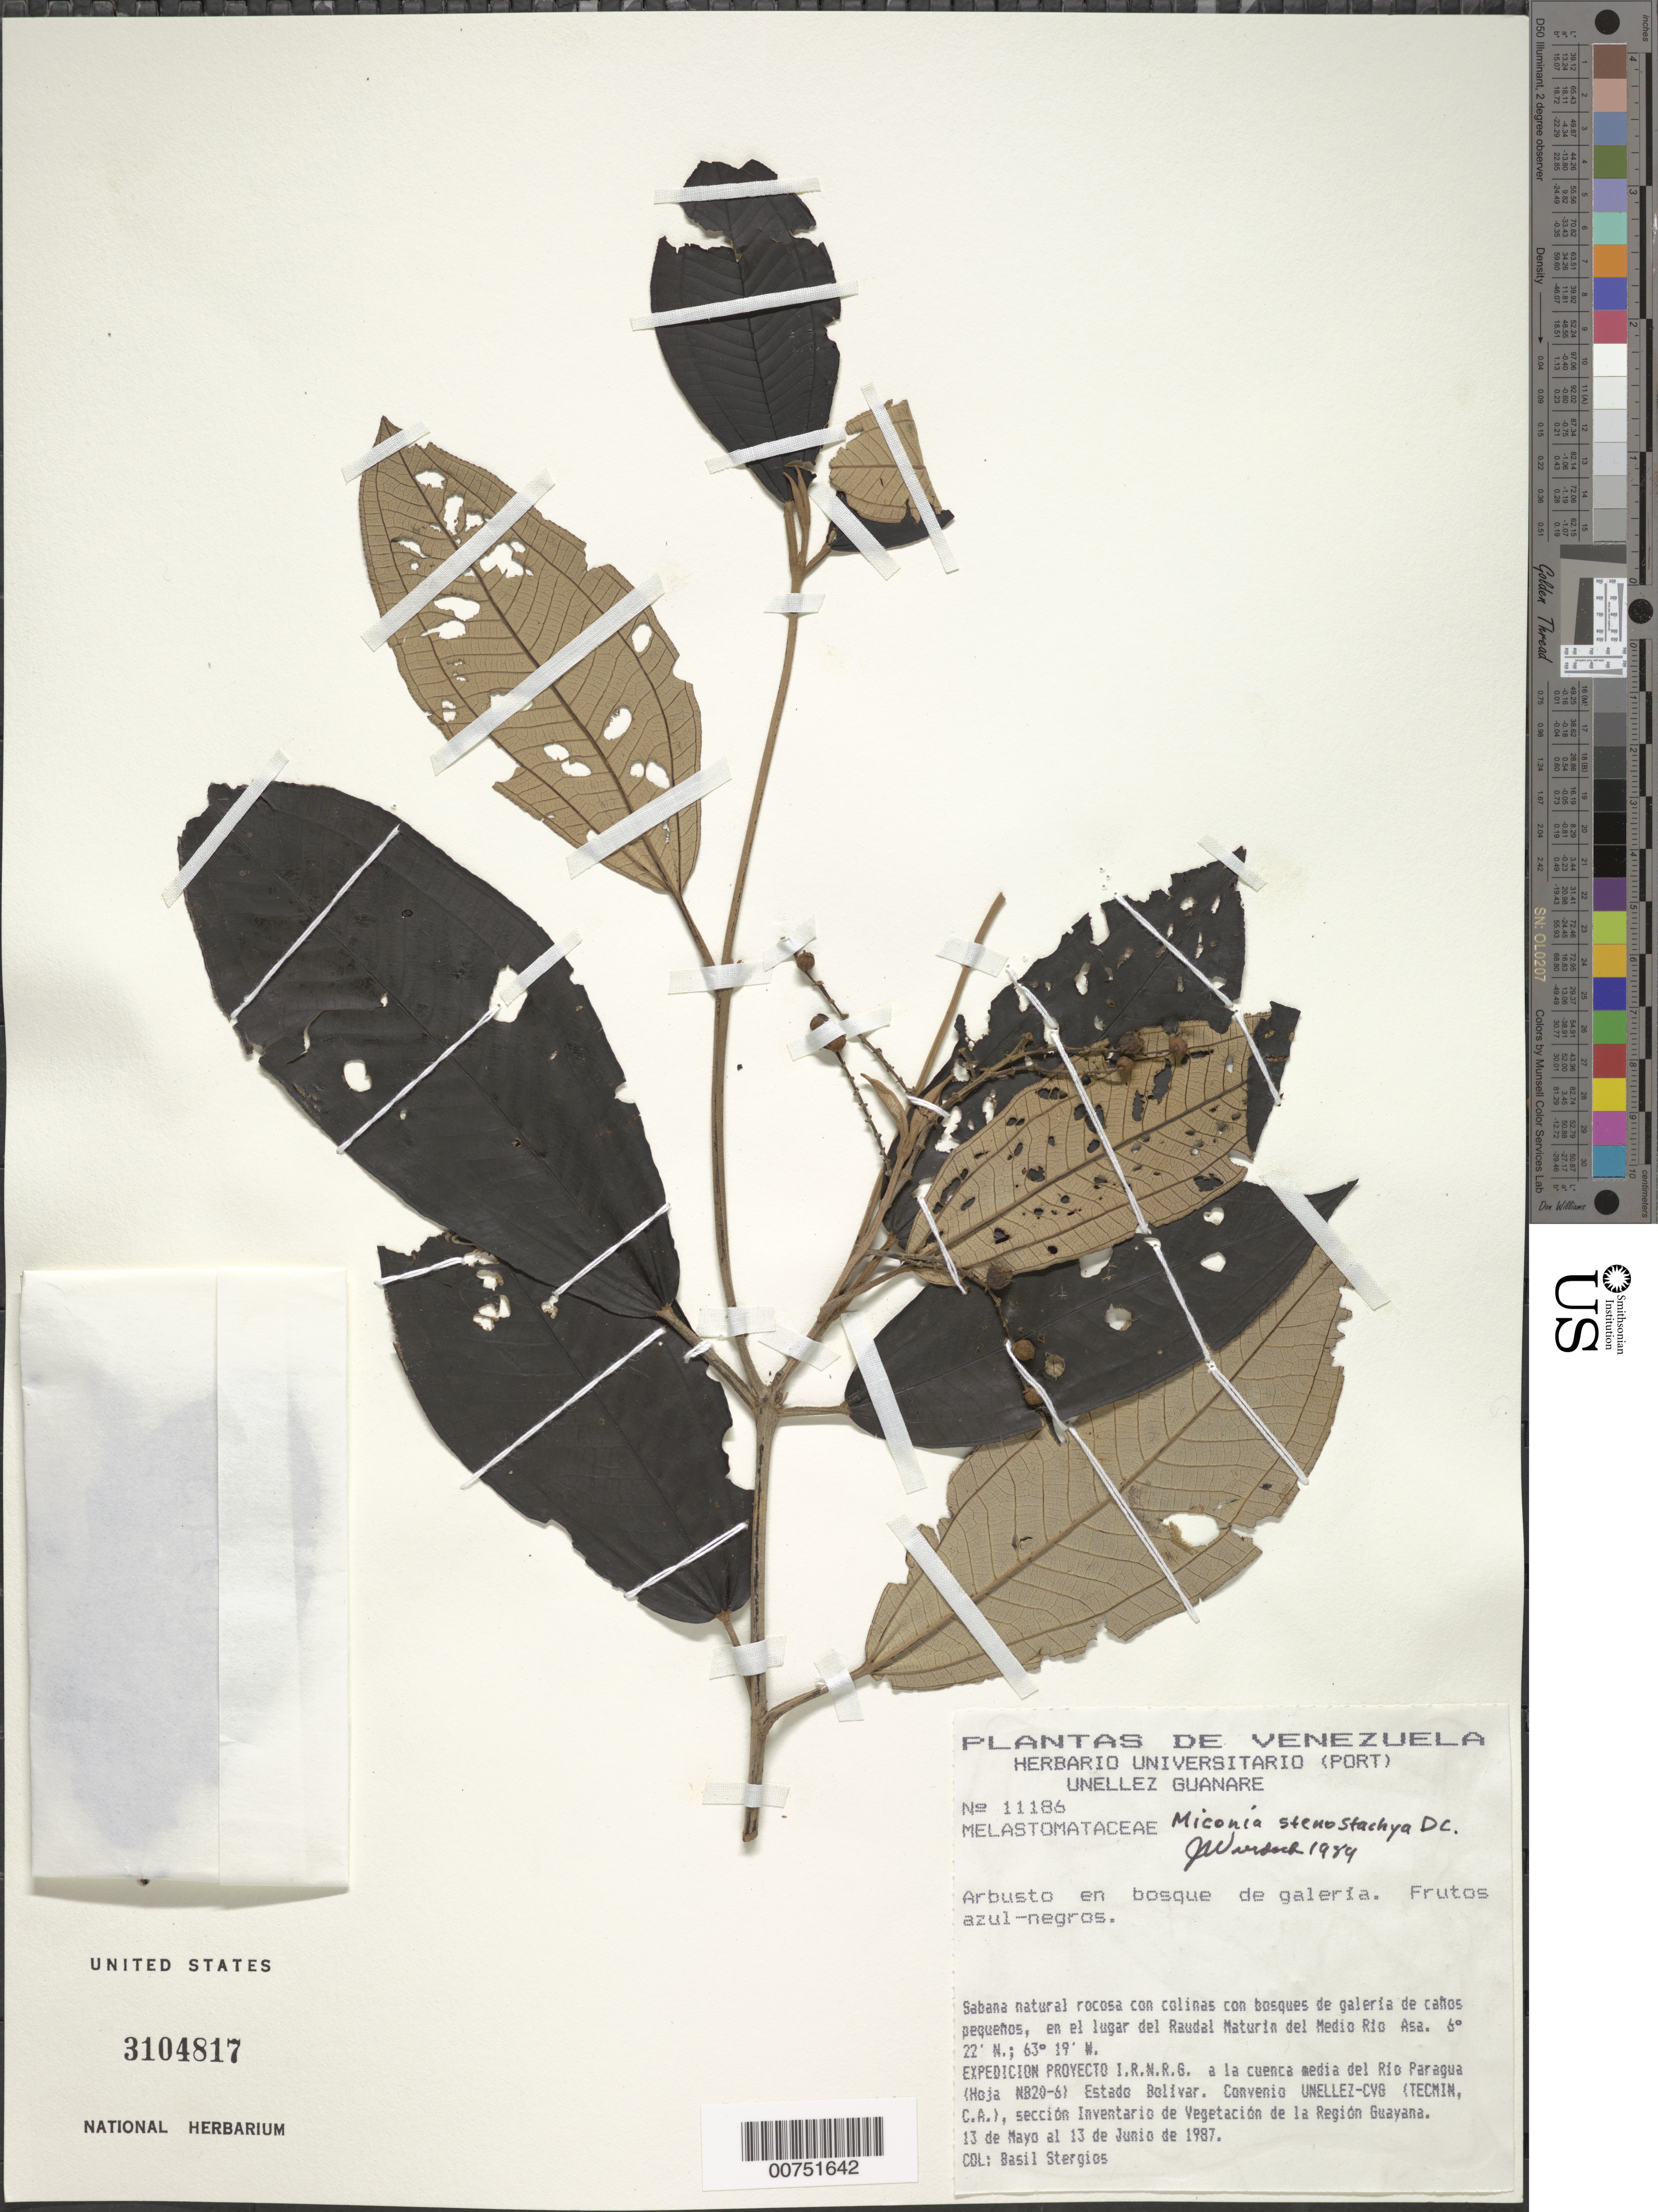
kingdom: Plantae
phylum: Tracheophyta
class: Magnoliopsida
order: Myrtales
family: Melastomataceae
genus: Miconia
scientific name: Miconia stenostachya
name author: DC.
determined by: Wurdack, John J., (US), US (UNITED STATES)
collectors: B. G. Stergios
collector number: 11186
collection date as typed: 13-May-87 to 13-Jun-87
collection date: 1987-05-13/1987-06-13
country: Venezuela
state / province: Bolívar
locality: Raudal Maturin, Medio Río Asa; Río Paragua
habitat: Bosque de galeria; sabana natural rocosa con colinas con bosques de galeria de canos pequenos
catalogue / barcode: US 3104817